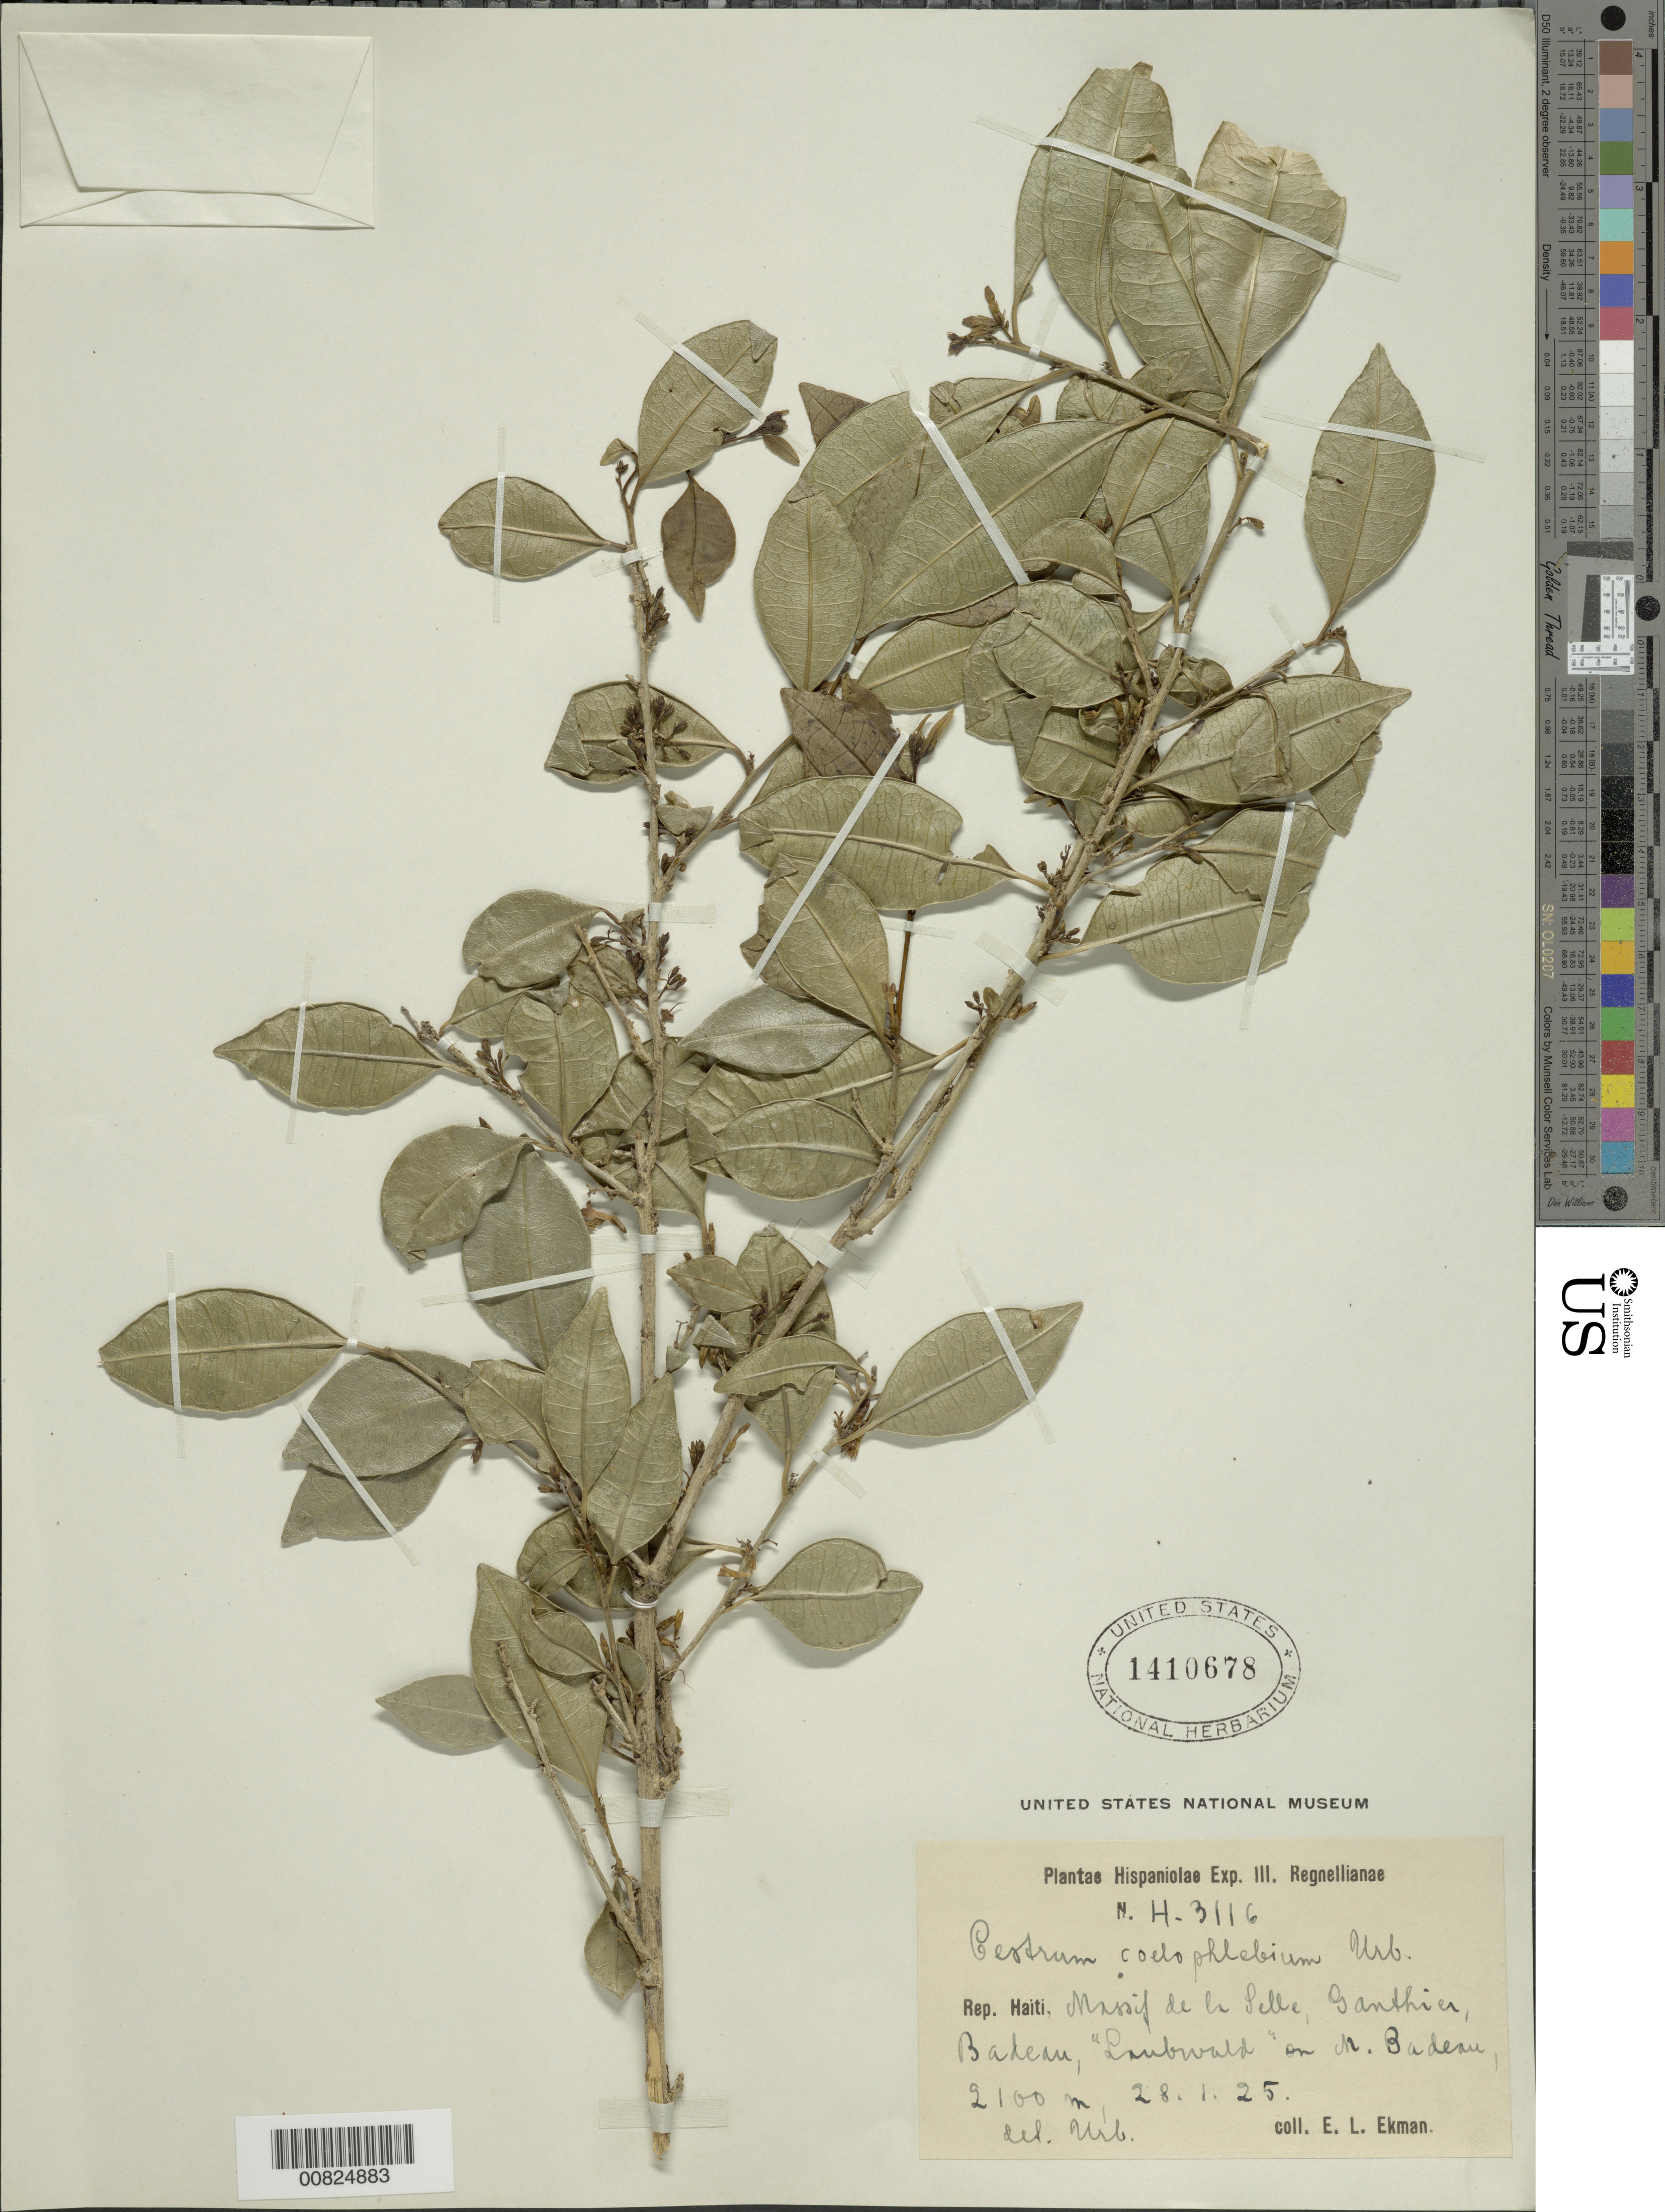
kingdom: Plantae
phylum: Tracheophyta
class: Magnoliopsida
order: Solanales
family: Solanaceae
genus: Cestrum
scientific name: Cestrum coelophlebium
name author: O.E. Schulz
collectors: E. L. Ekman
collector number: H 3116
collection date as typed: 28 Jan 1925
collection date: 1925-01-28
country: Haiti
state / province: Ouest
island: Hispaniola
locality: Massif de la Selle, Ganthier, Badeau, "Lambwald" on Badeau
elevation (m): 2100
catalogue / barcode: US 1410678